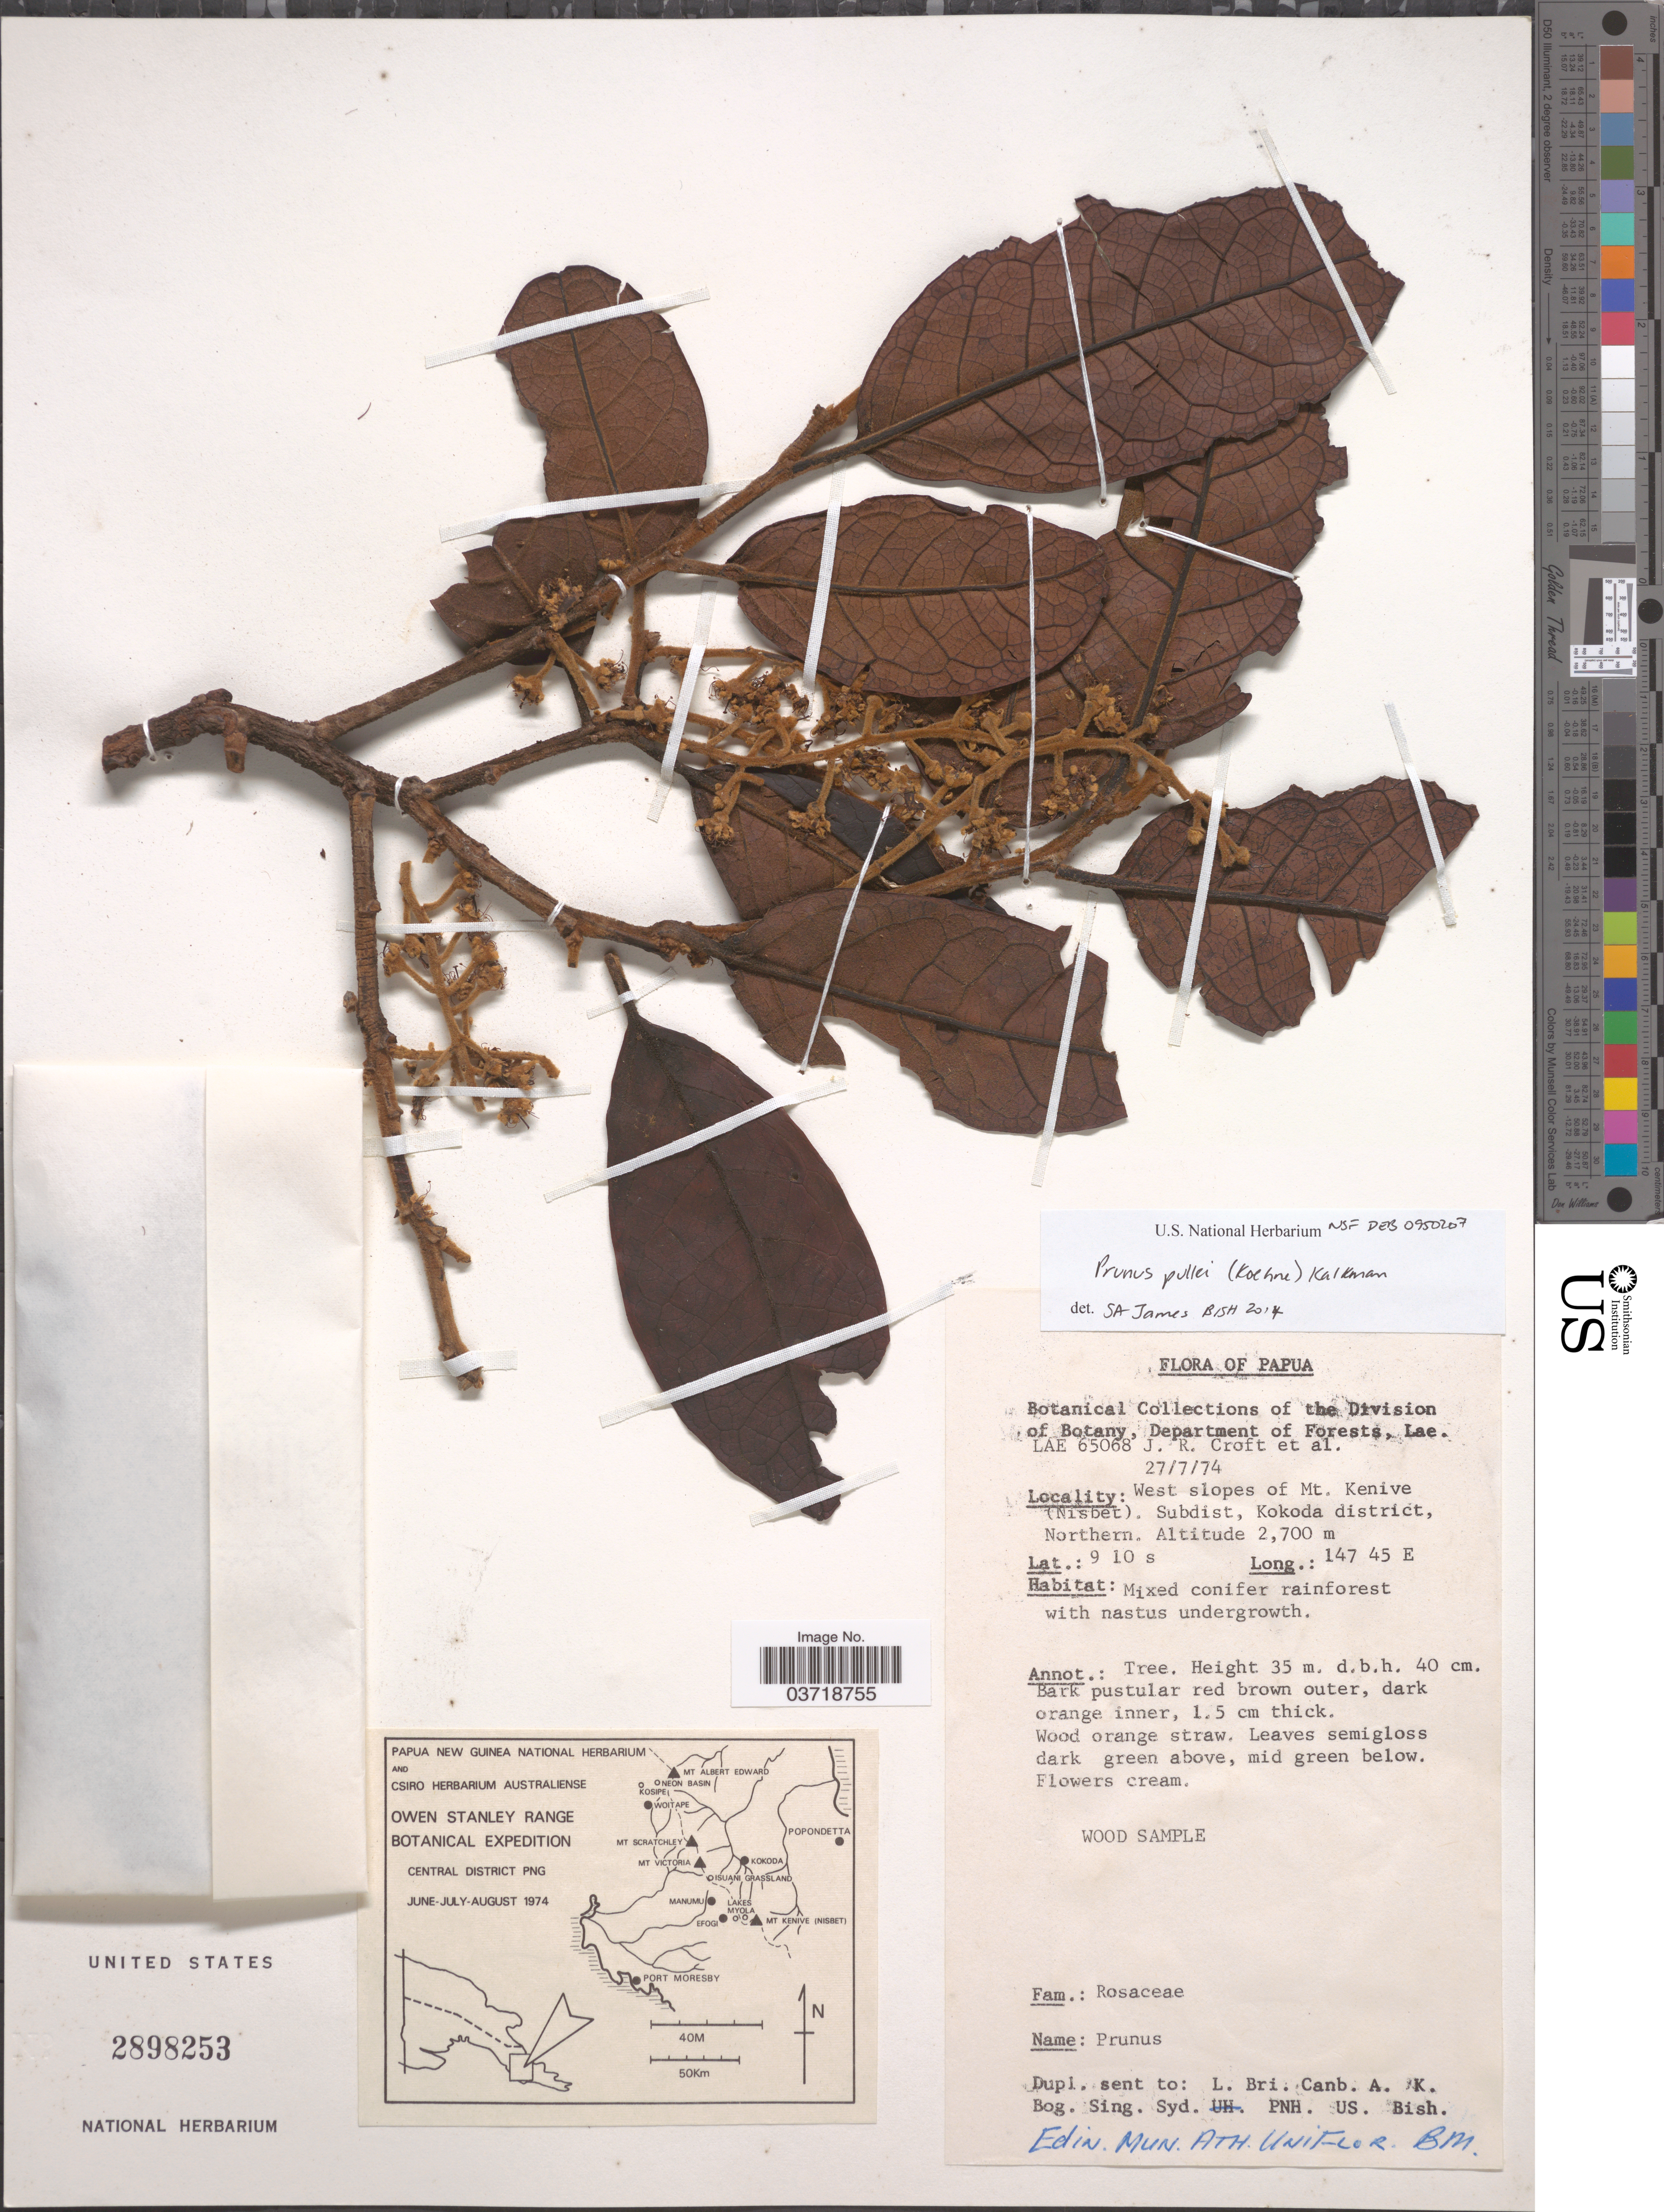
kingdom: Plantae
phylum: Tracheophyta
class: Magnoliopsida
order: Rosales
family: Rosaceae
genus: Prunus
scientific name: Prunus pullei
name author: (Koehne) Kalkman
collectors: J. R. Croft & et al.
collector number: LAE 65068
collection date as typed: Transcribed d/m/y: 27/7/74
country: Papua New Guinea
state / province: Northern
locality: Papua. West slopes of Mt. Kenive (Nisbet). Subdist, Kokoda district.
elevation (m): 2700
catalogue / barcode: US 2898253